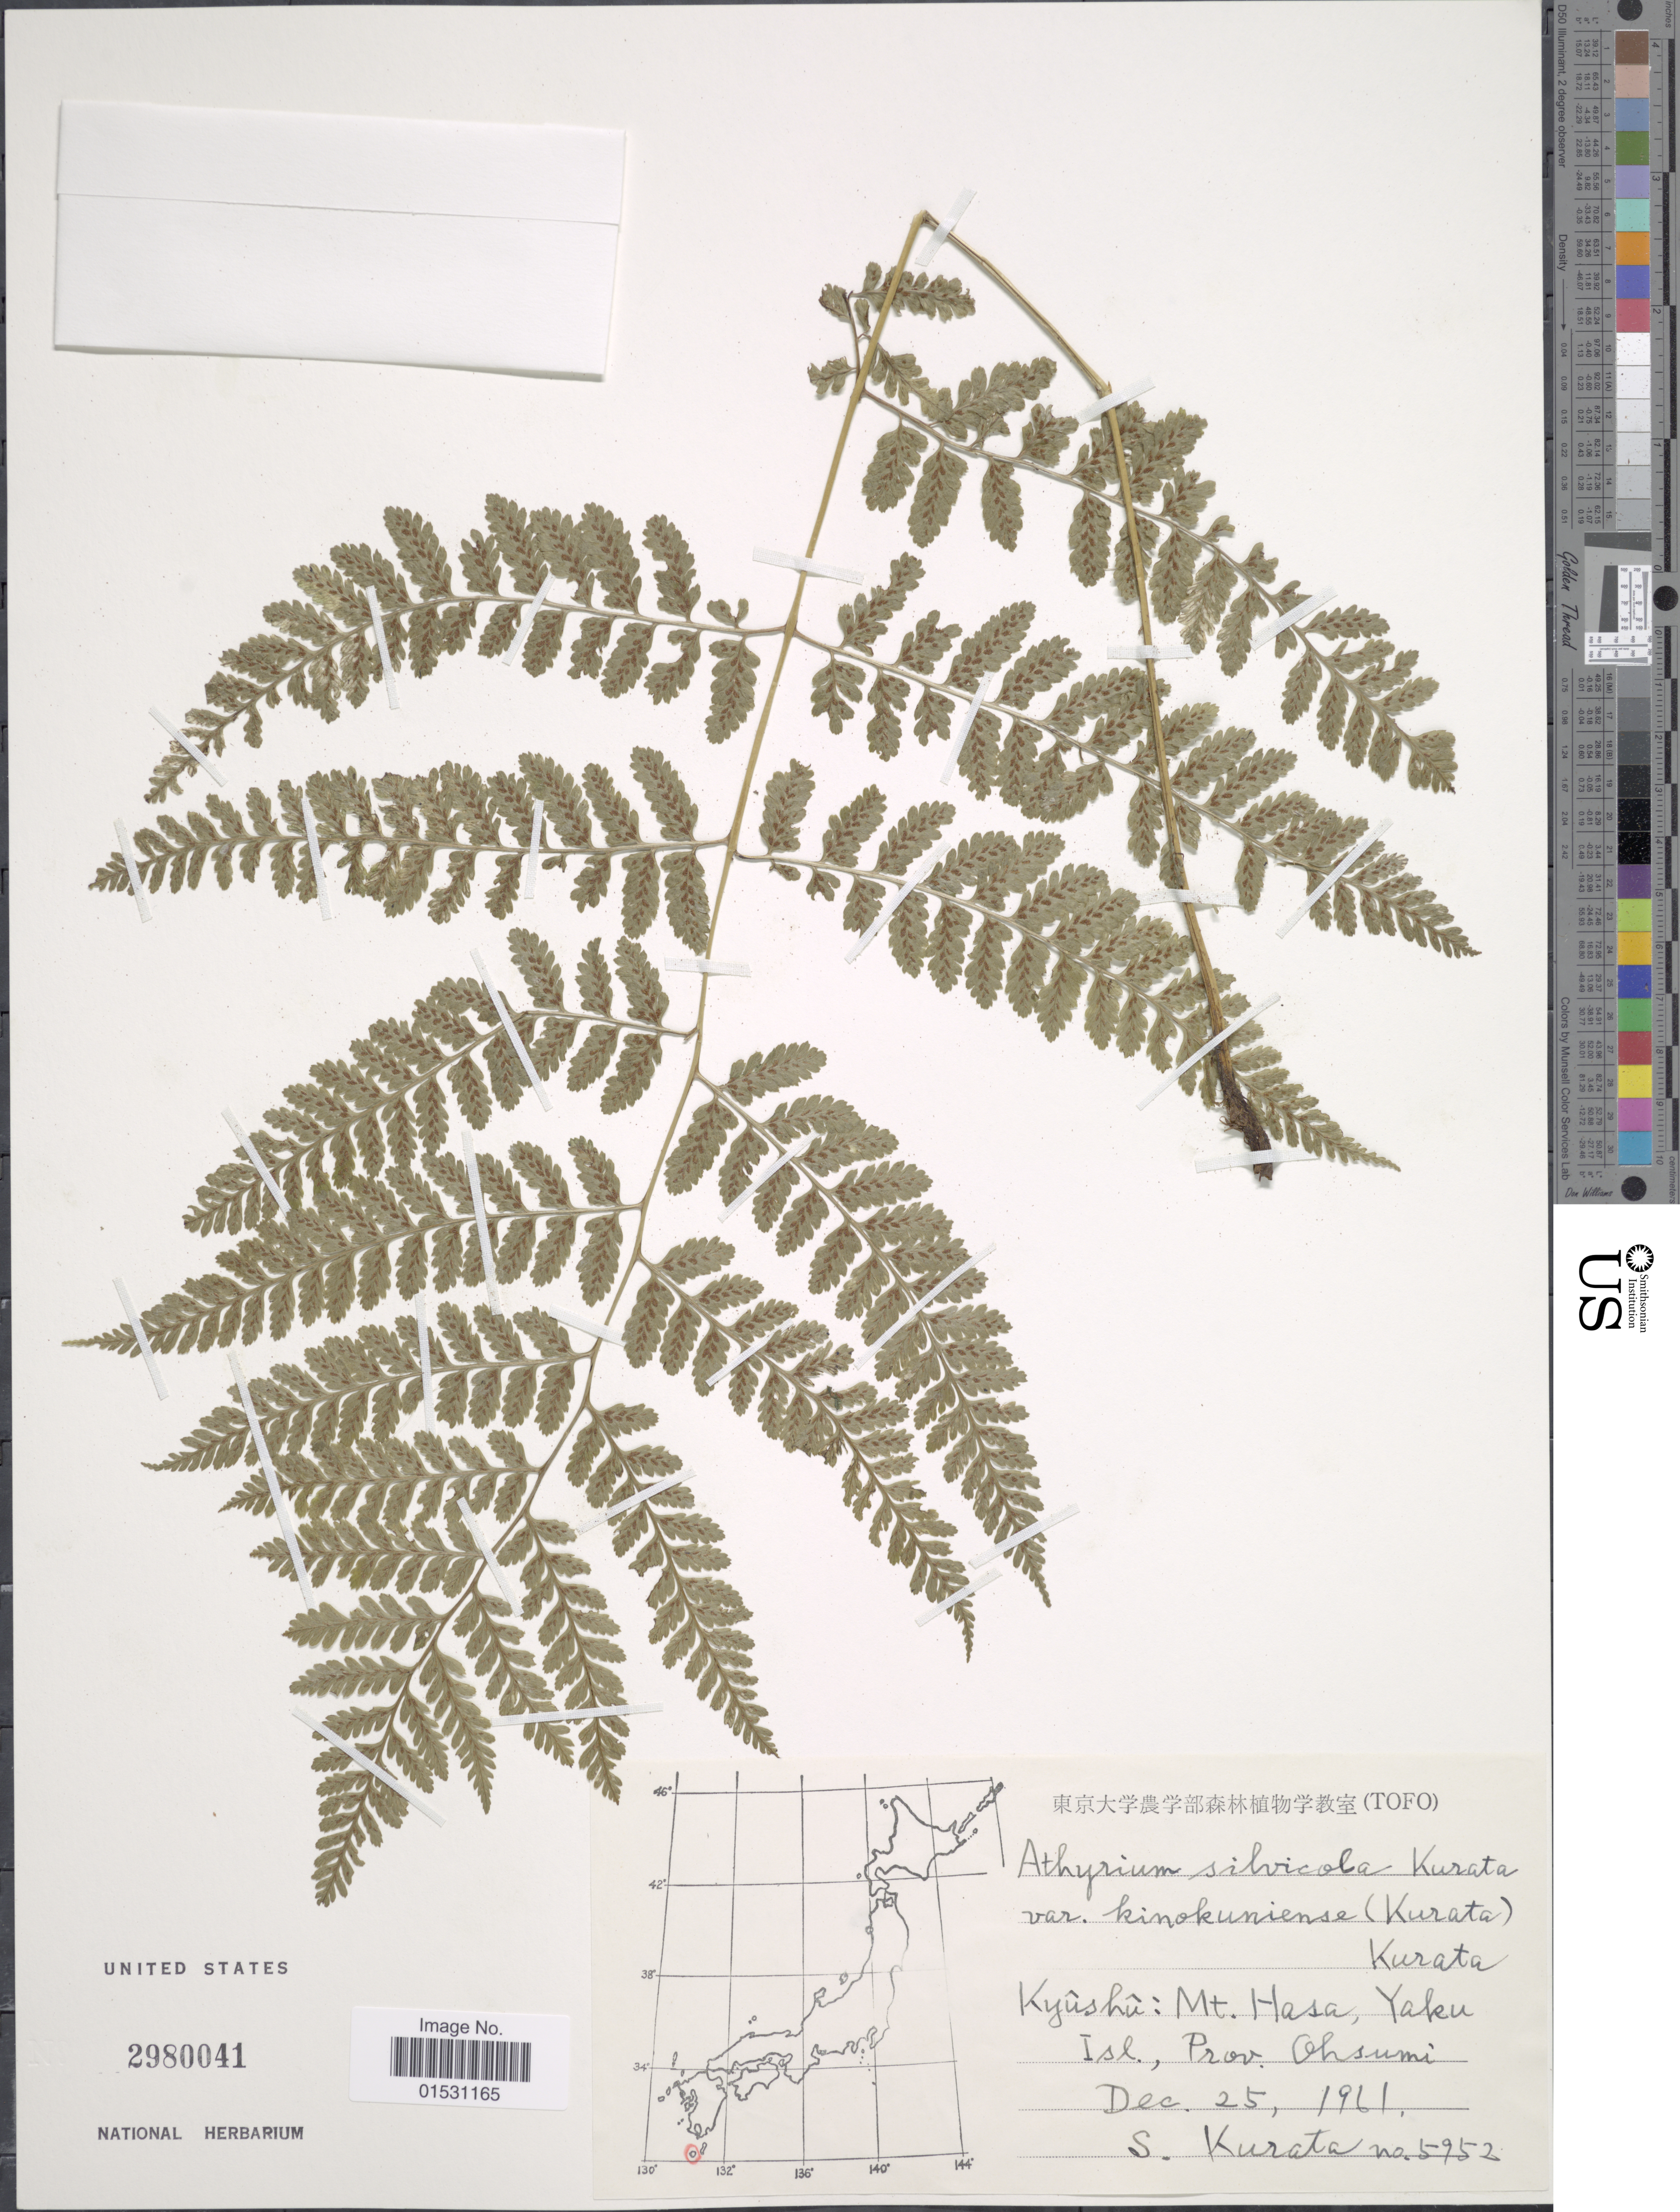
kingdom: Plantae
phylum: Tracheophyta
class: Polypodiopsida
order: Polypodiales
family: Athyriaceae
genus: Athyrium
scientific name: Athyrium silvicola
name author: Tagawa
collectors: Sa. Kurata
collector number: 5952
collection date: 1961-12-25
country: Japan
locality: Kyushu: Mt. Hasa, Yaku Isl., Prov. Ohsumi.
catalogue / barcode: US 2980041